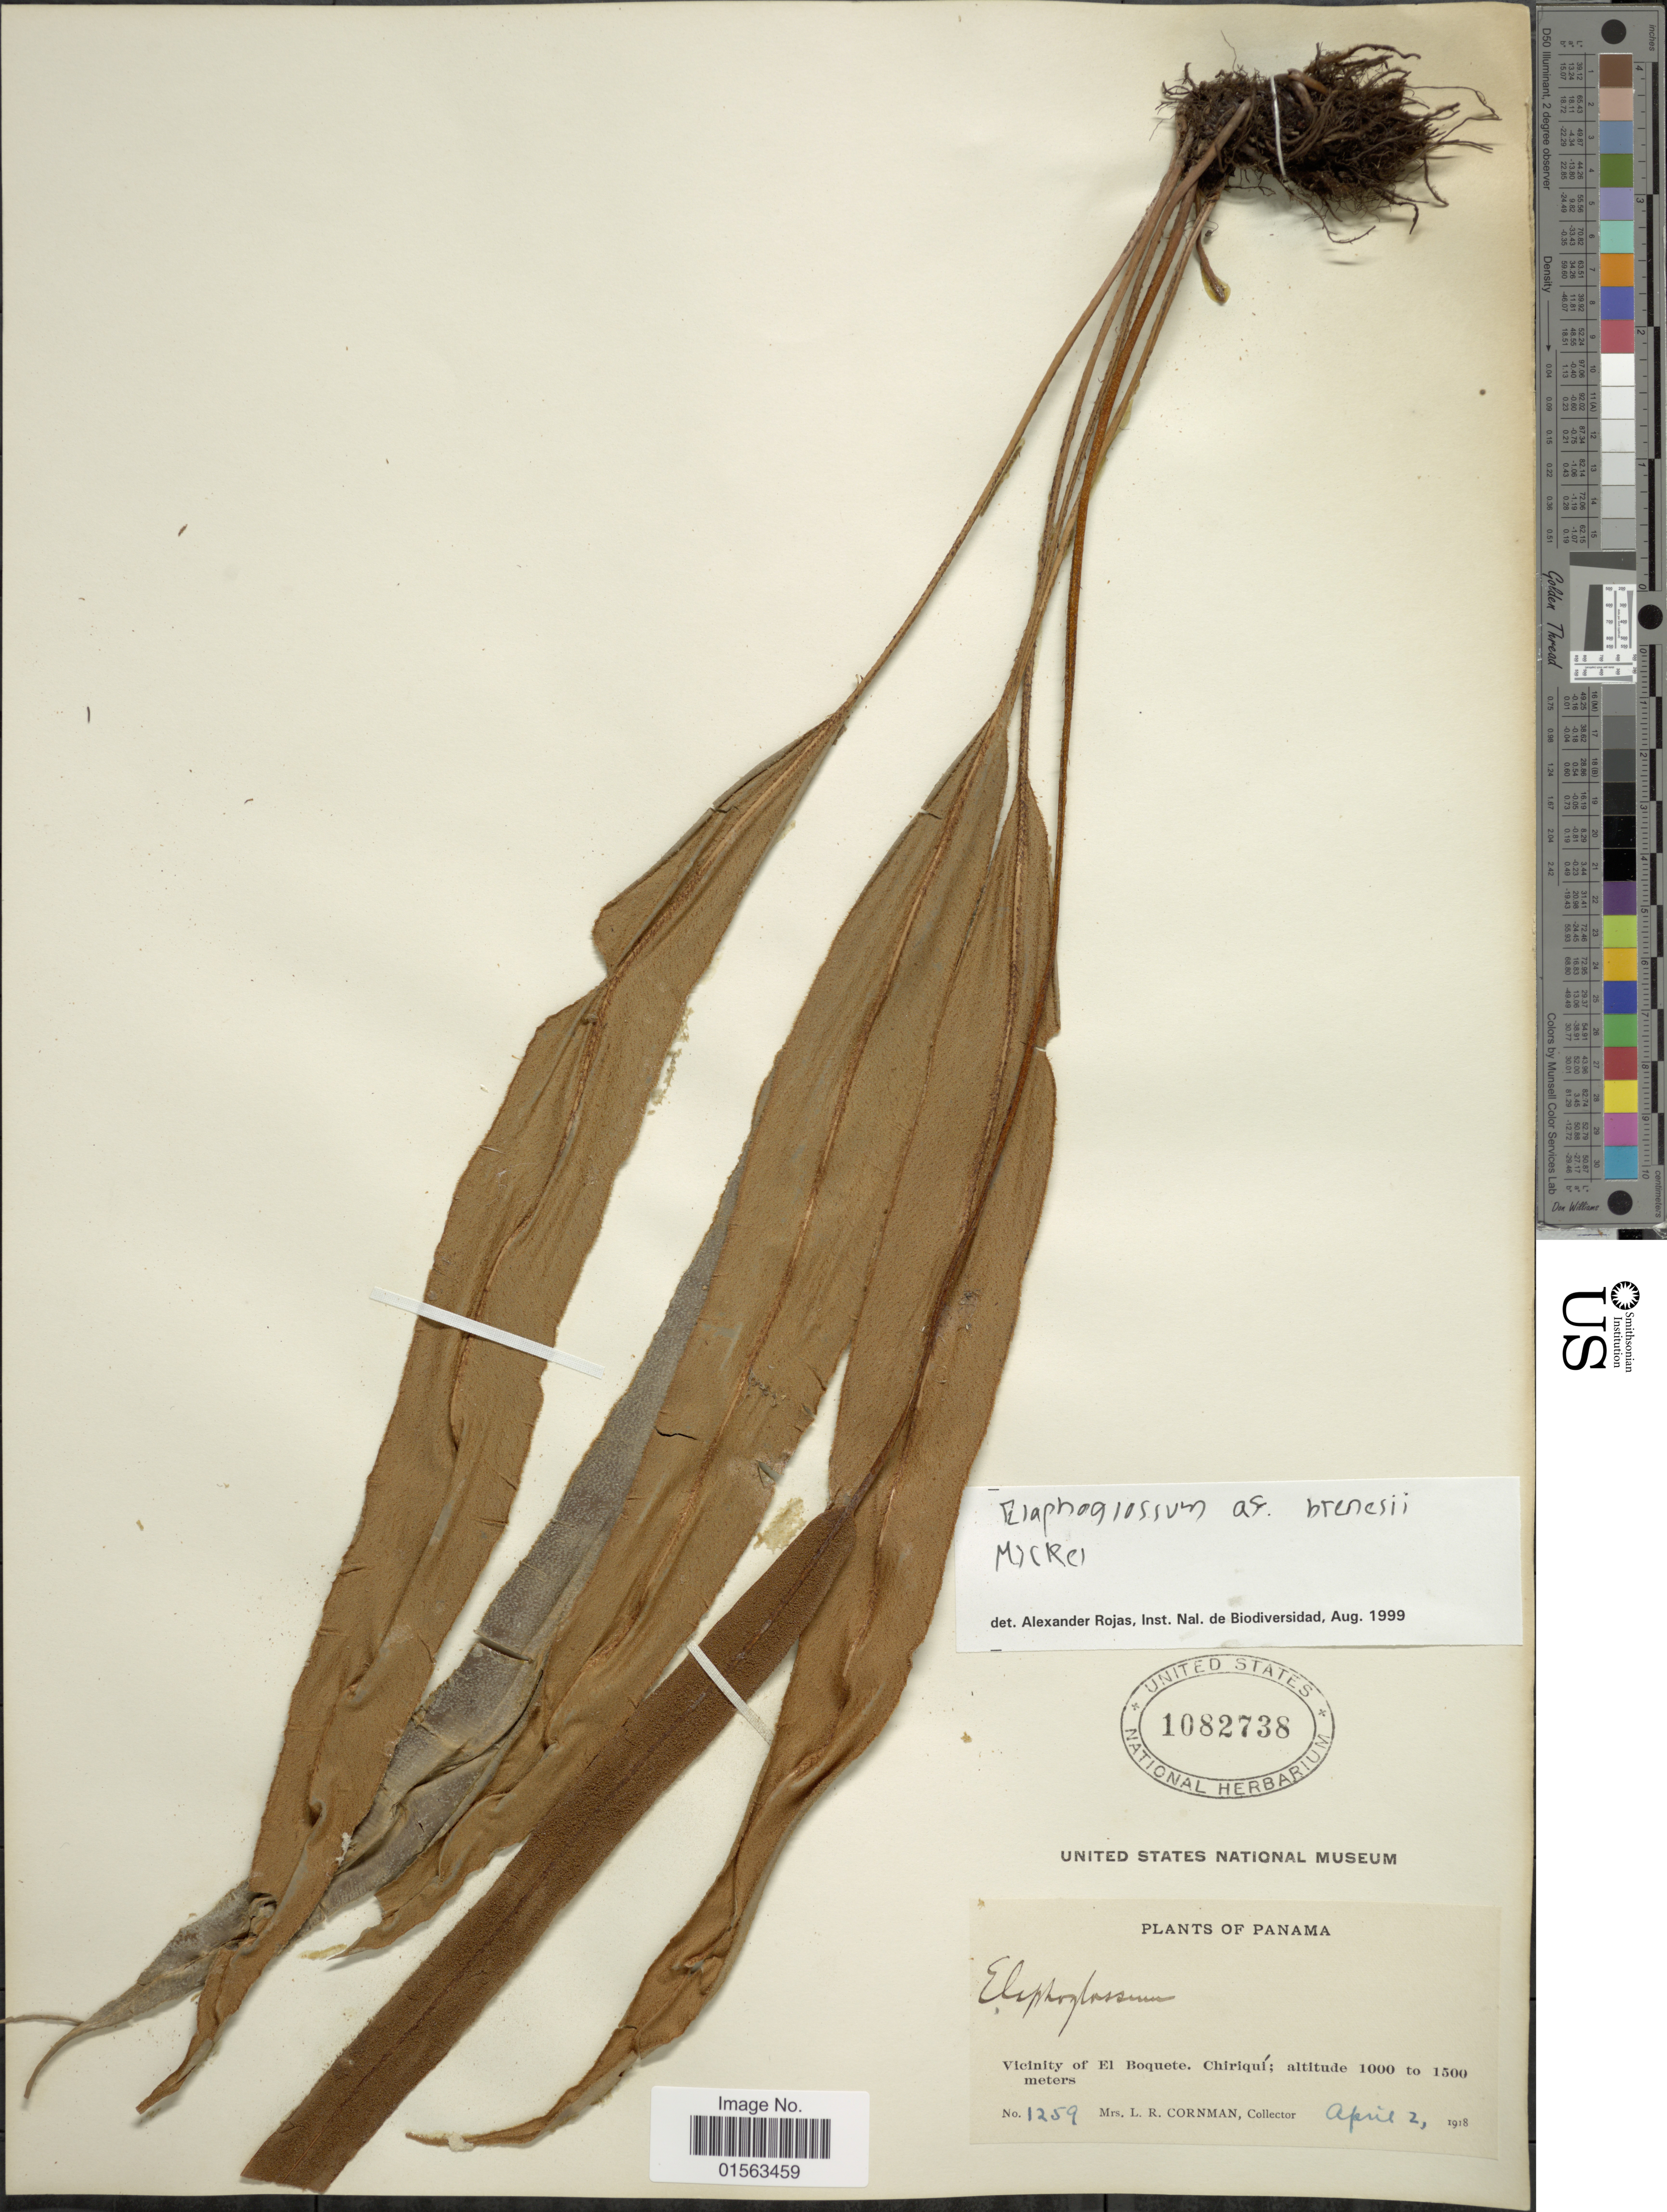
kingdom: Plantae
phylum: Tracheophyta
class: Polypodiopsida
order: Polypodiales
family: Dryopteridaceae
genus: Elaphoglossum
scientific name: Elaphoglossum subcuspidatum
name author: Rosenst.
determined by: Matos, F. B.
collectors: L. Cornman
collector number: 1259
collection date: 1918-04-02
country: Panama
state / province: Chiriqui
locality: Vicinity of El Boquete, Chiriqui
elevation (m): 1000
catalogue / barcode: US 1082738